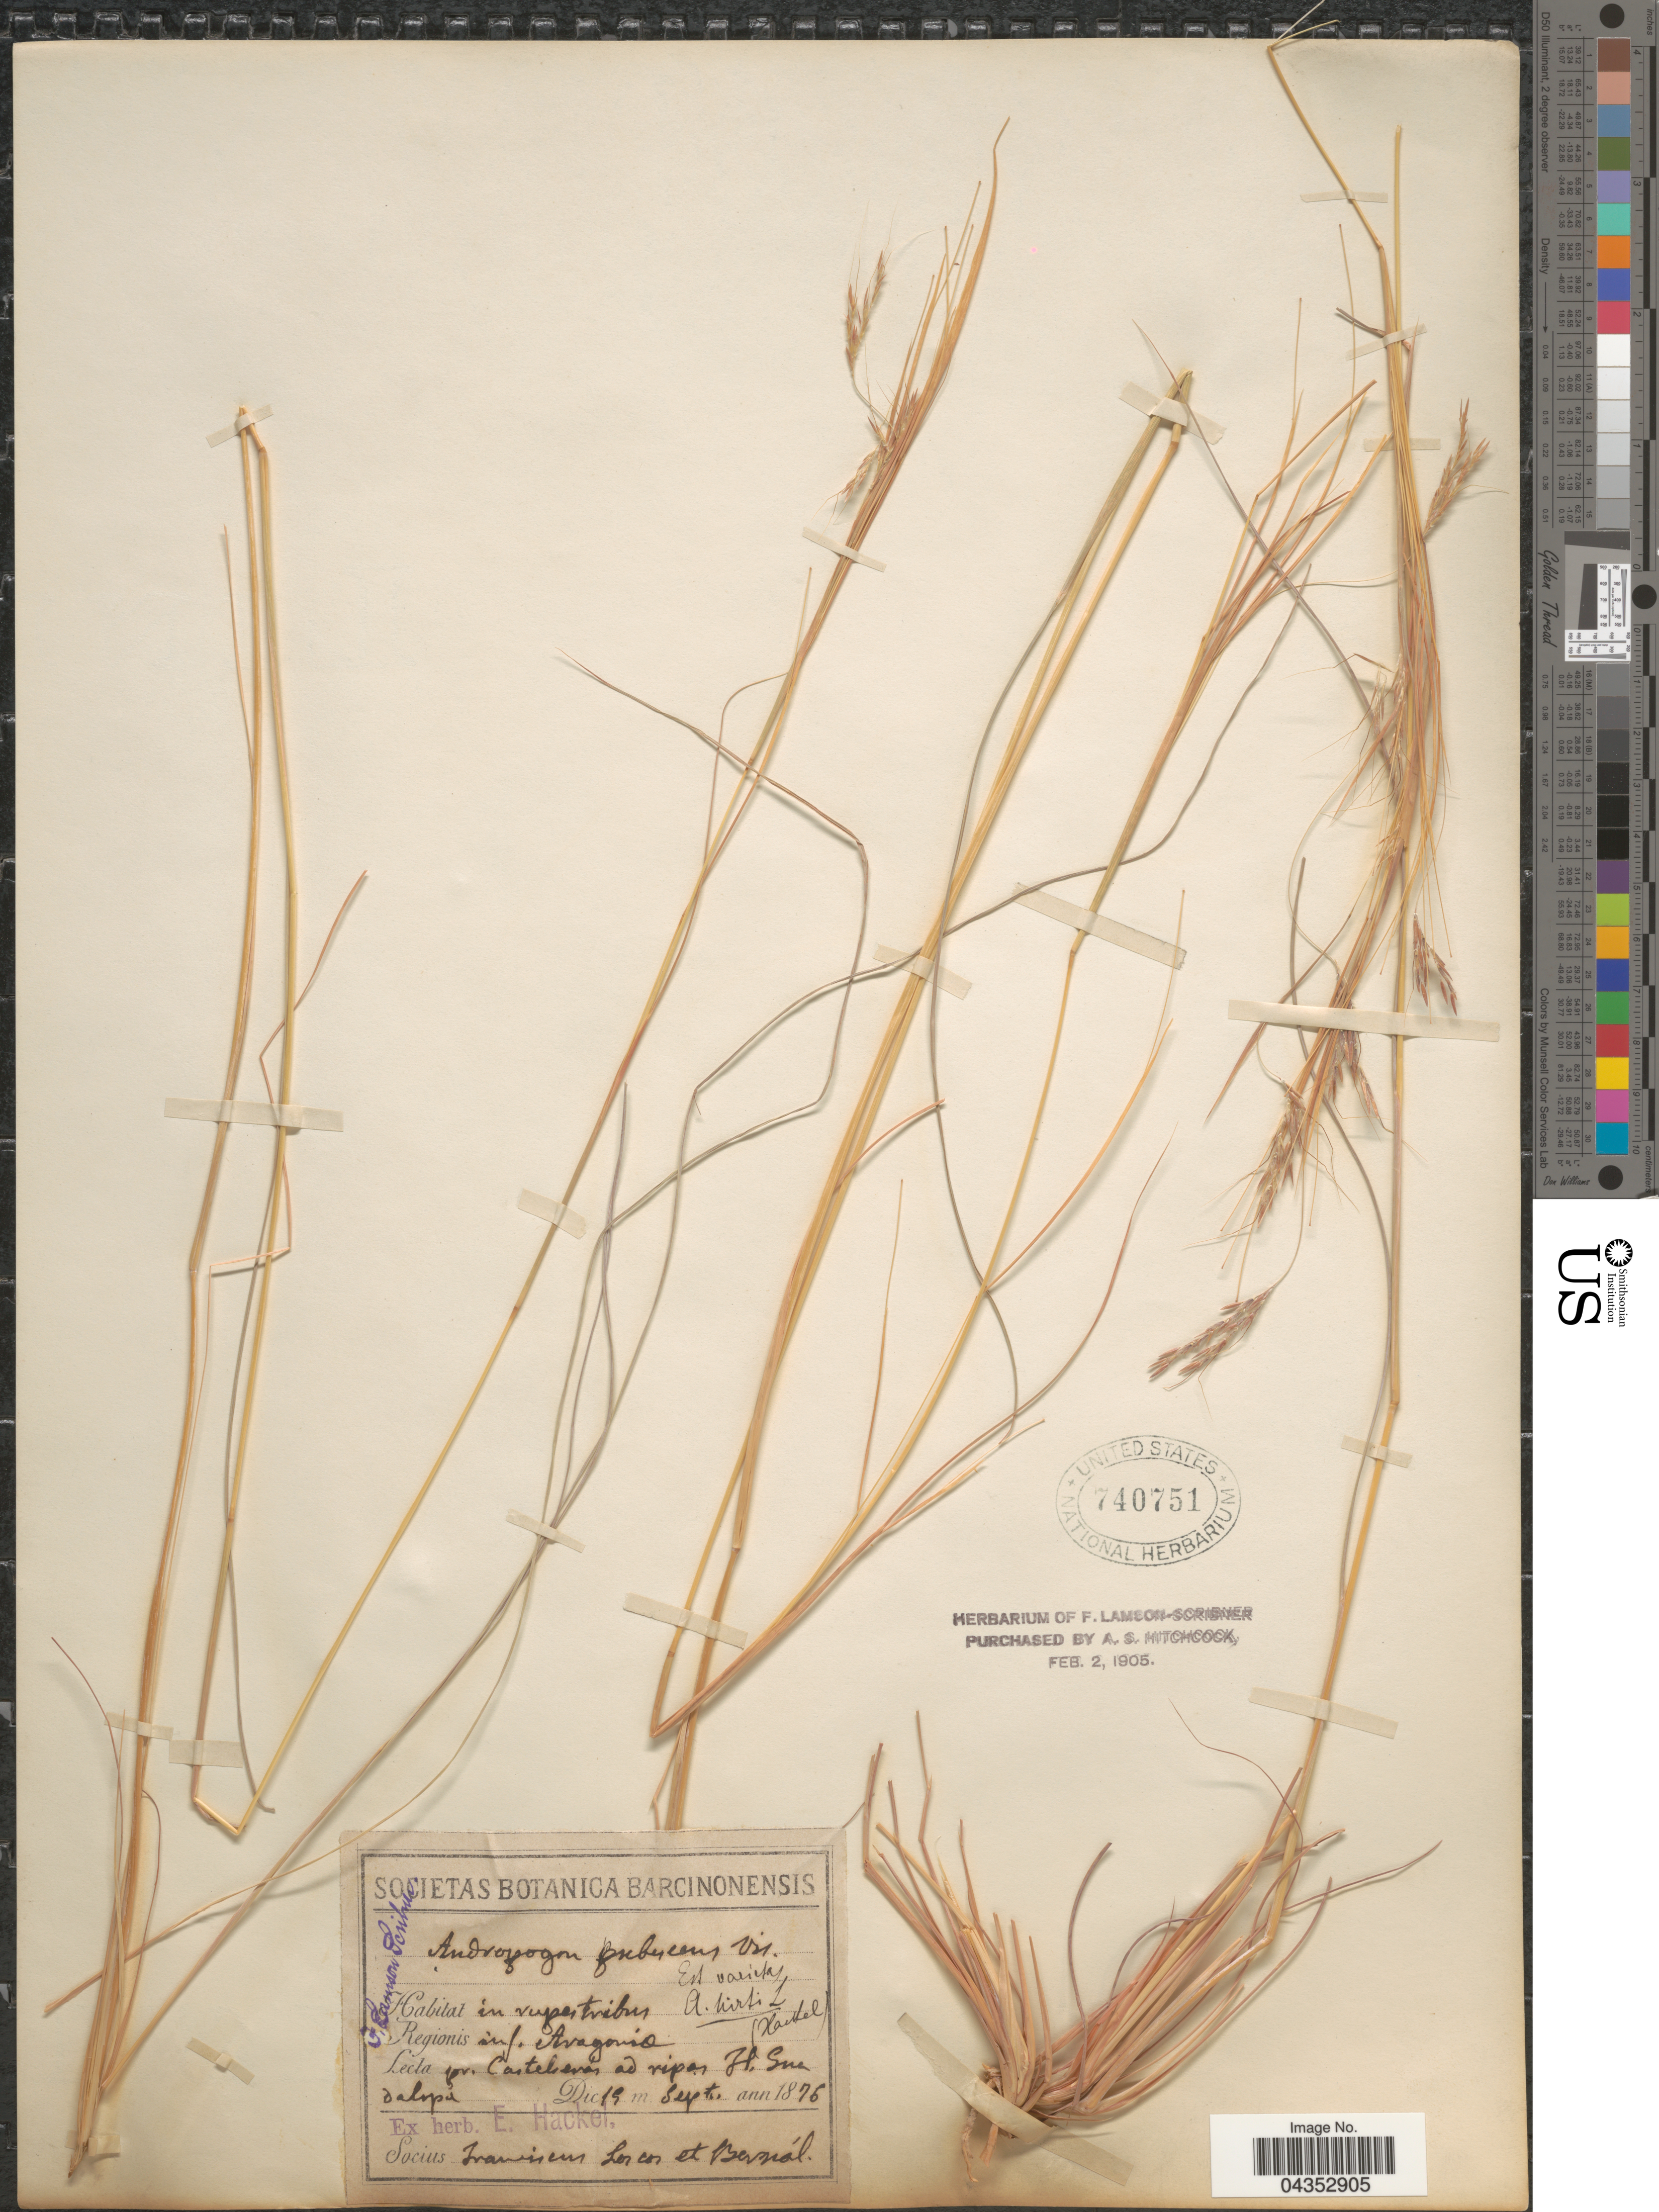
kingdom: Plantae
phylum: Tracheophyta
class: Liliopsida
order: Poales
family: Poaceae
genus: Hyparrhenia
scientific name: Hyparrhenia hirta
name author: (L.) Stapf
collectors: F. Loscos & Bernal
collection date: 1876-09-19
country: Spain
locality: In rupestribus. Regionis inf. Aragonia. Pr. Castelserás, ad ripas fl. Guadalupe.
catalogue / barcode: US 740751